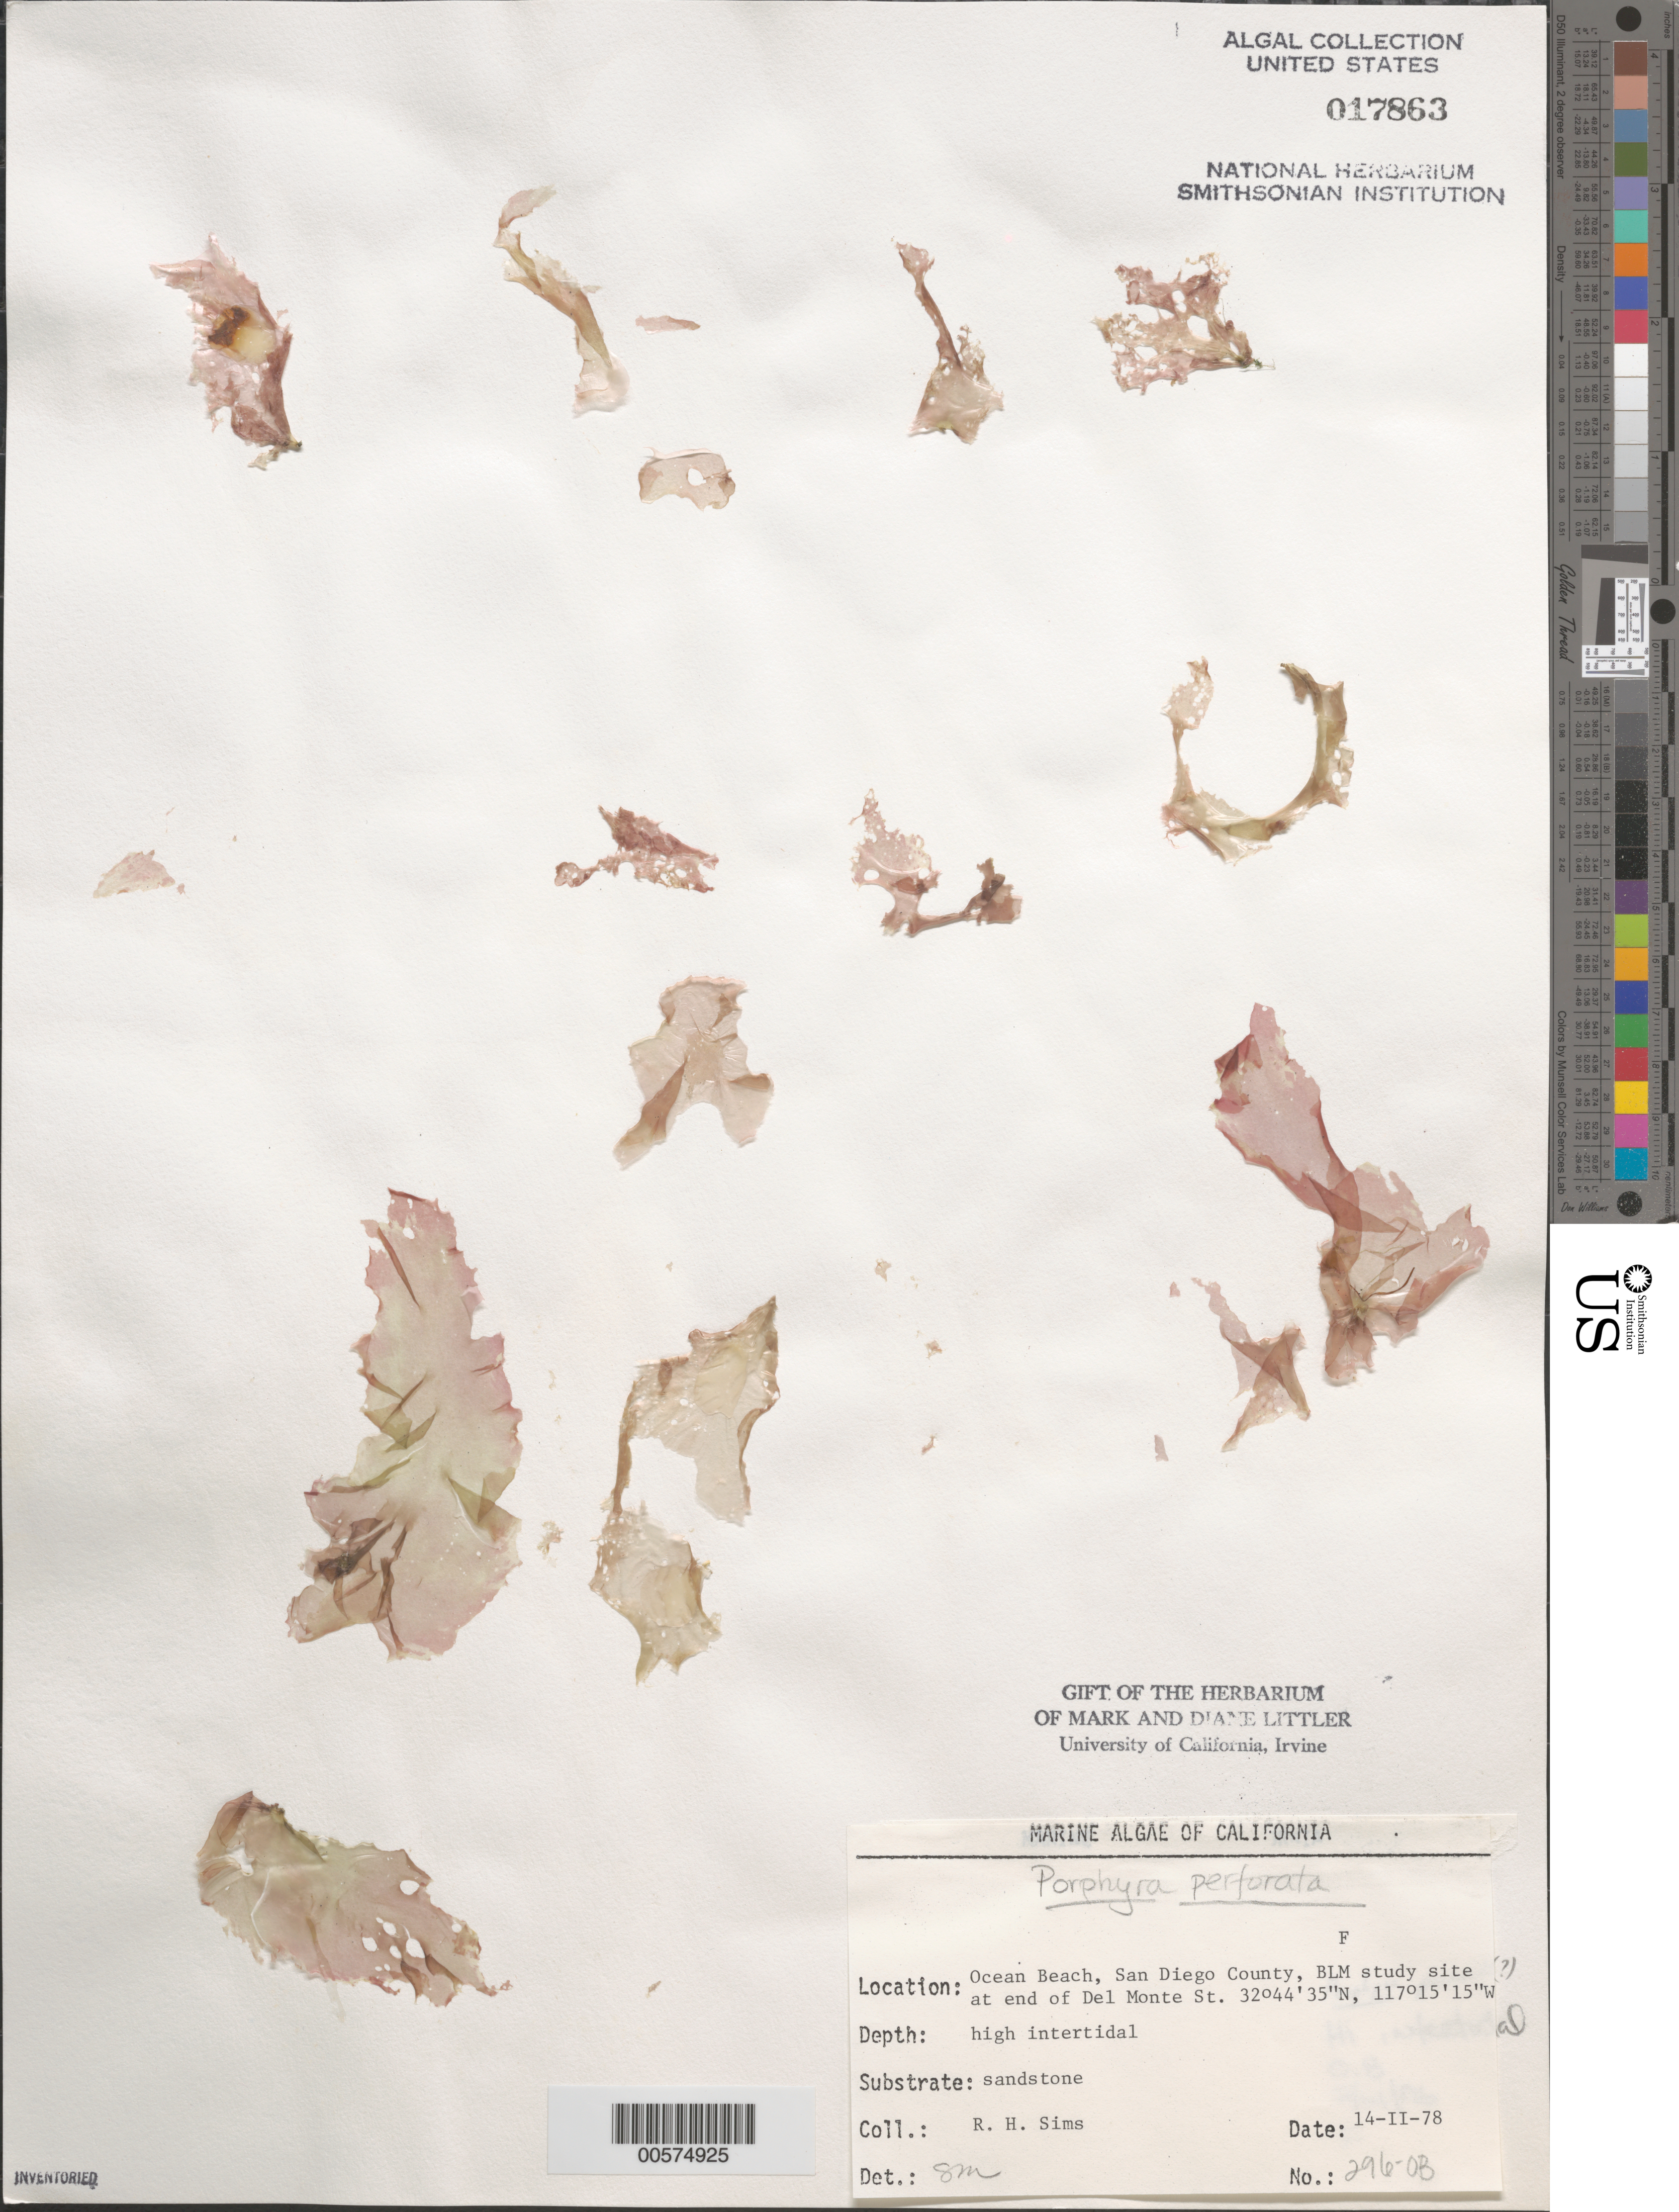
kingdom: Plantae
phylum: Rhodophyta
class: Bangiophyceae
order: Bangiales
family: Bangiaceae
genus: Pyropia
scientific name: Pyropia perforata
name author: (J. Agardh) S.C. Lindstrom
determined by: Algae name updating Project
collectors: R. H. Sims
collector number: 296-ob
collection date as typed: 14 Feb 1978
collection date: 1978-02-14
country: United States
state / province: California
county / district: San Diego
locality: Ocean Beach, end of Del Monte Street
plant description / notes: BLM-SOCALBIGHT Rocky Intertidal Survey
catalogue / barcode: US 17863